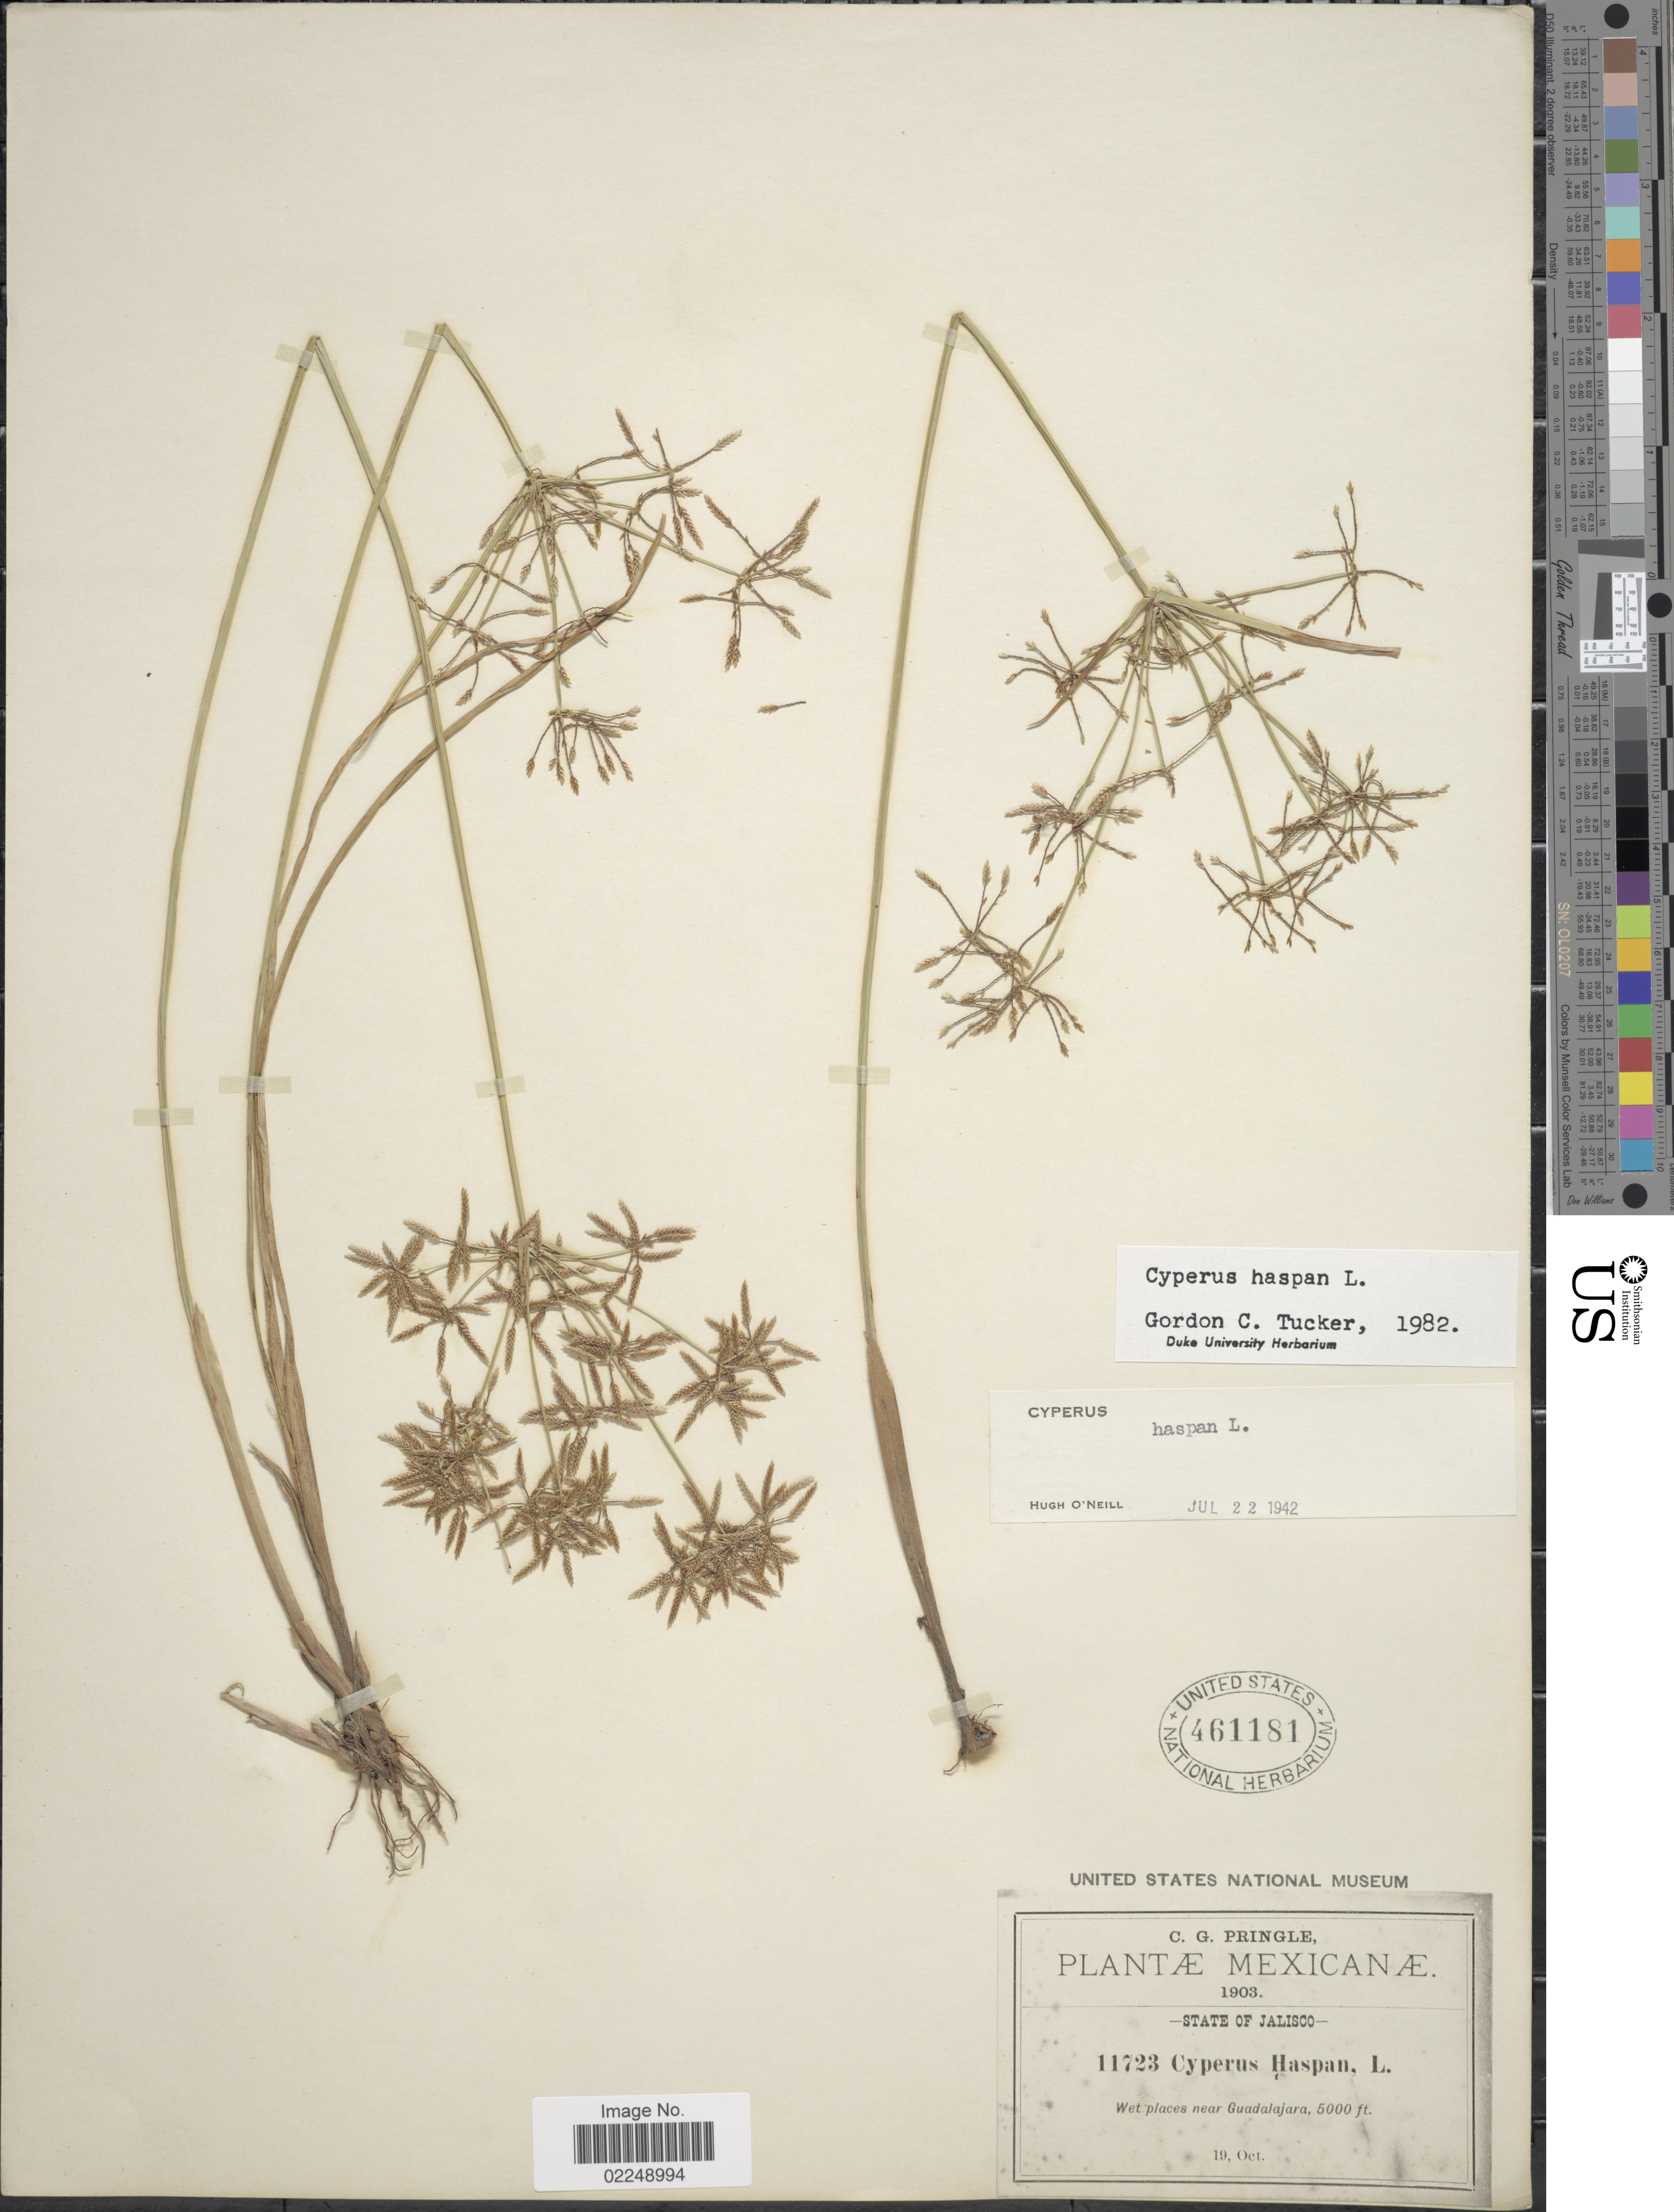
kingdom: Plantae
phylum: Tracheophyta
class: Liliopsida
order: Poales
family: Cyperaceae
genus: Cyperus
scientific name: Cyperus haspan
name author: L.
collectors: C. G. Pringle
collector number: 11723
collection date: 1903-10-19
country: Mexico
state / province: Jalisco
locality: Near Guadalajara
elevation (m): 1524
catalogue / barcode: US 461181